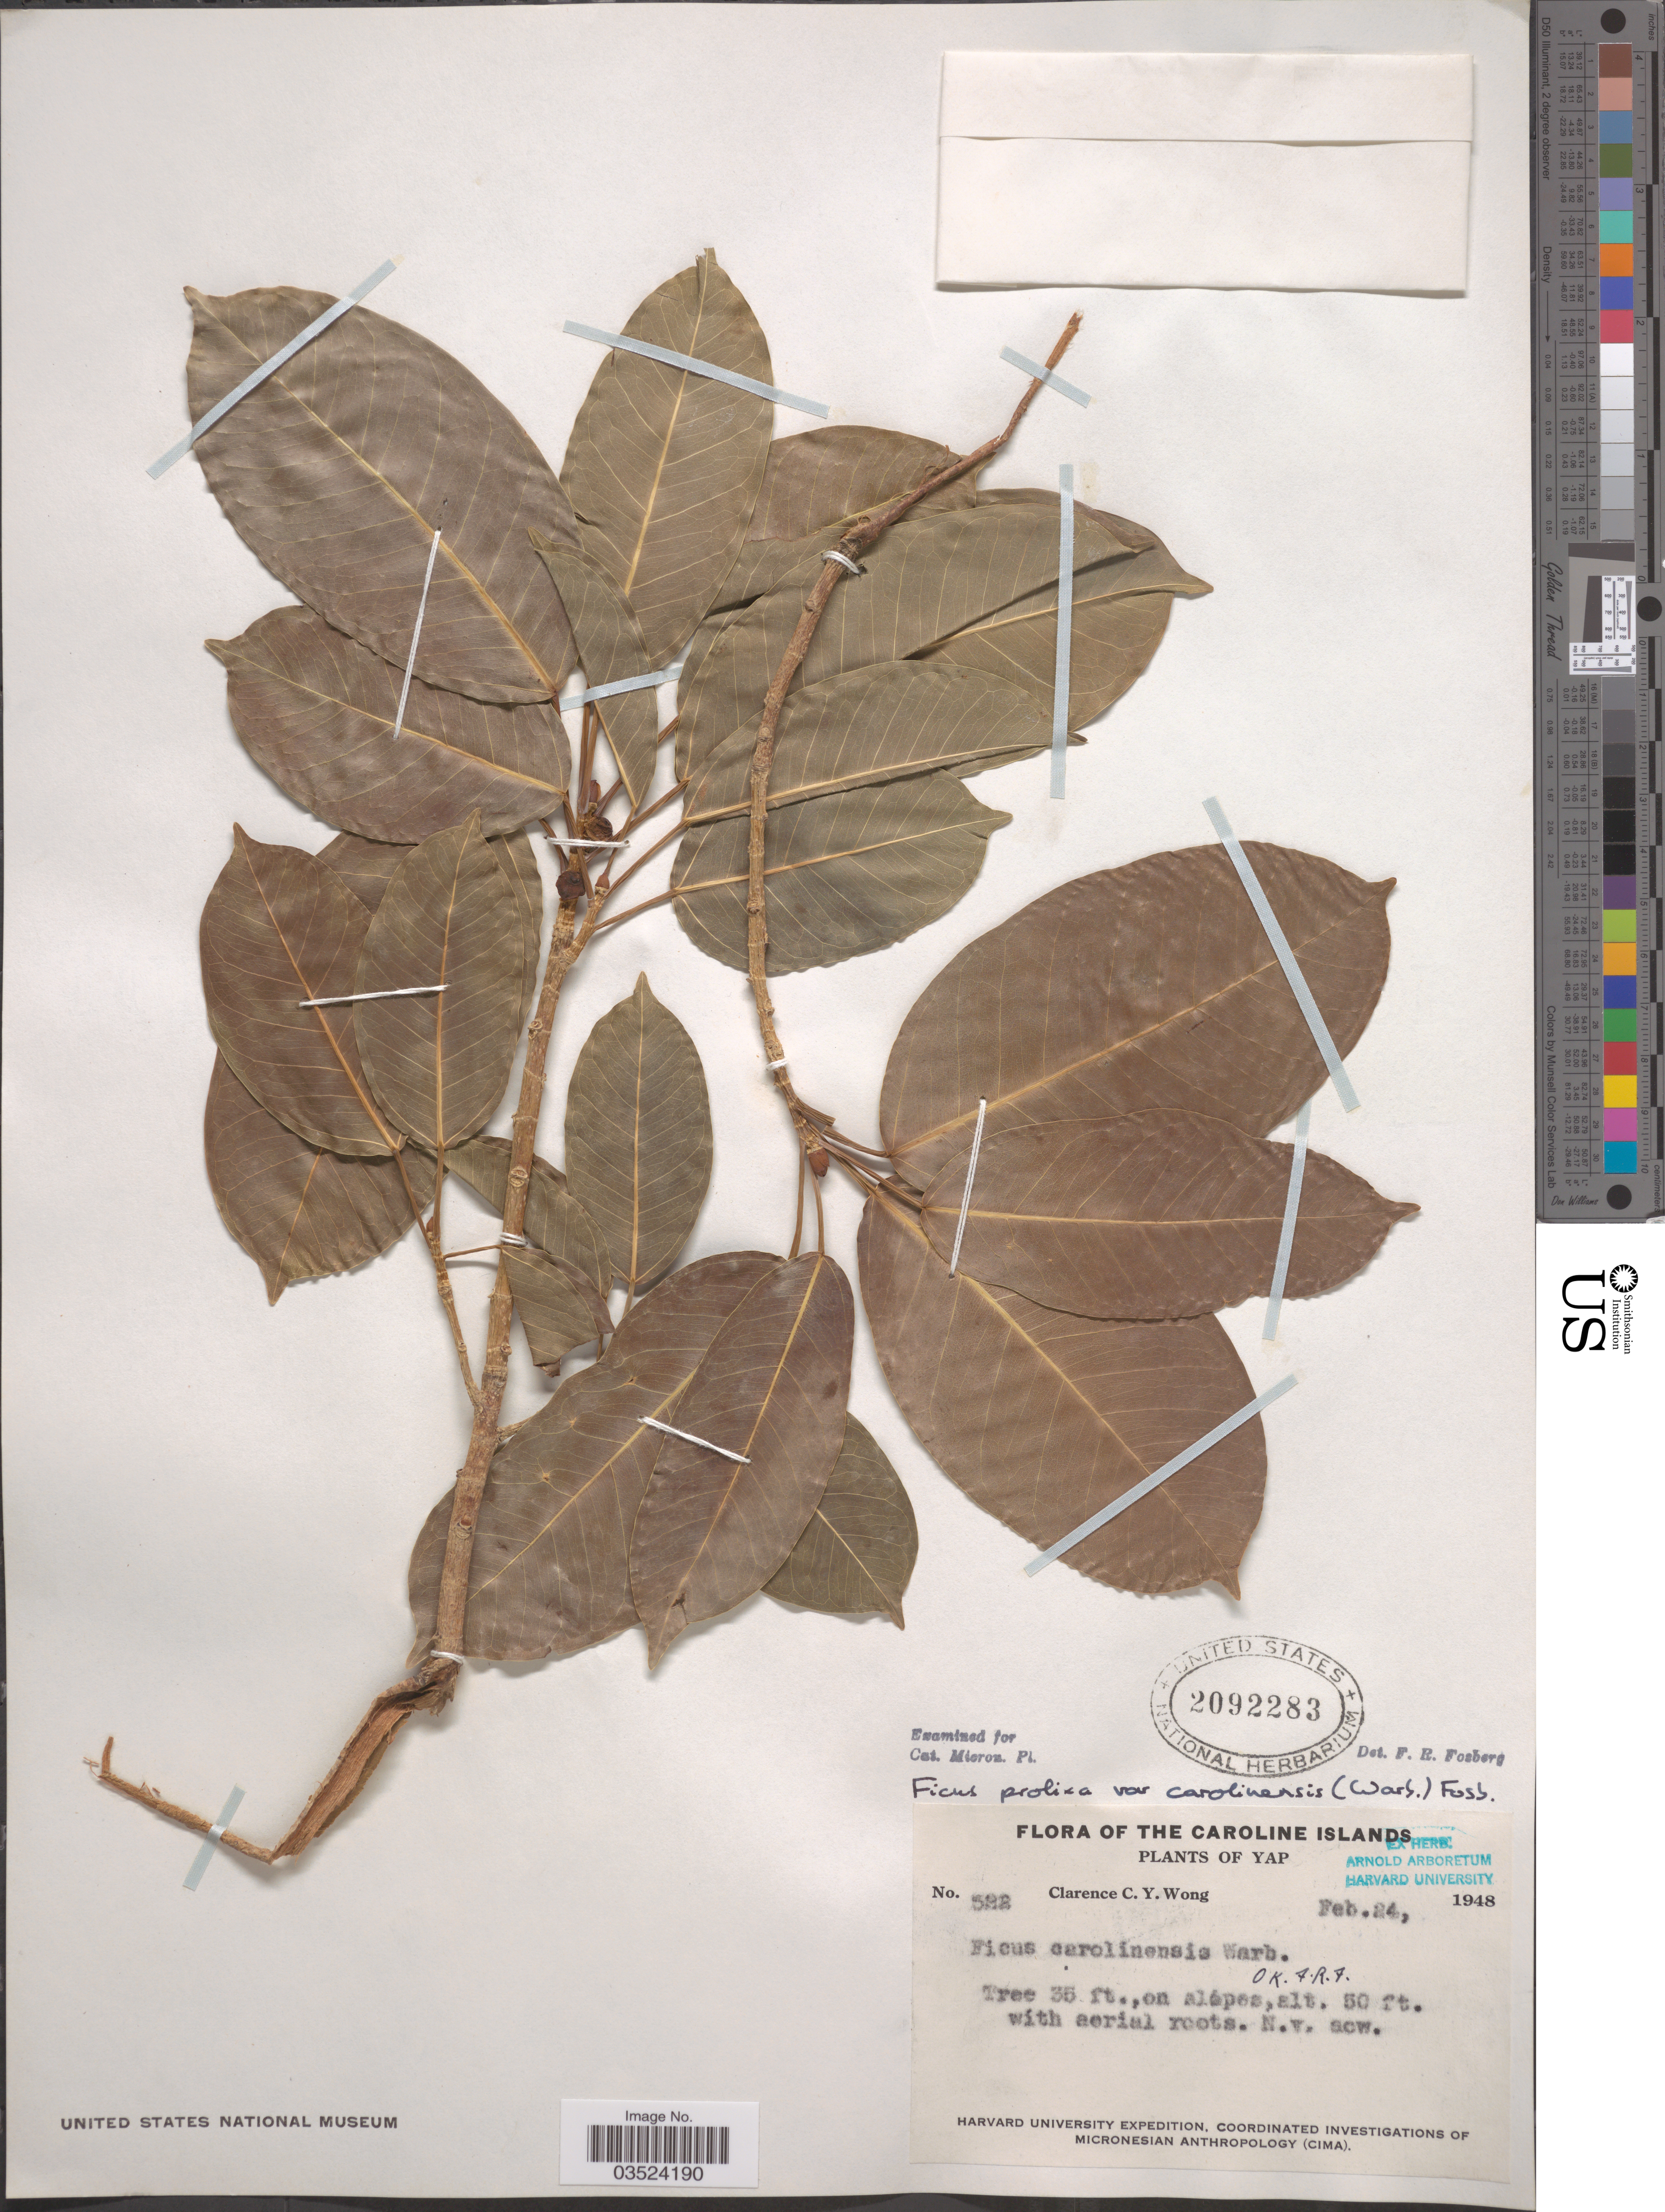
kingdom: Plantae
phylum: Tracheophyta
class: Magnoliopsida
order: Rosales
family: Moraceae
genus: Ficus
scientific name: Ficus prolixa var. carolinensis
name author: (Warb.) Fosberg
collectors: C. Wong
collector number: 522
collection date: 1948-02-24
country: Micronesia, Federated States of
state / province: Yap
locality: The Caroline Islands. N.v. s!w.?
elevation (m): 15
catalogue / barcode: US 2092283